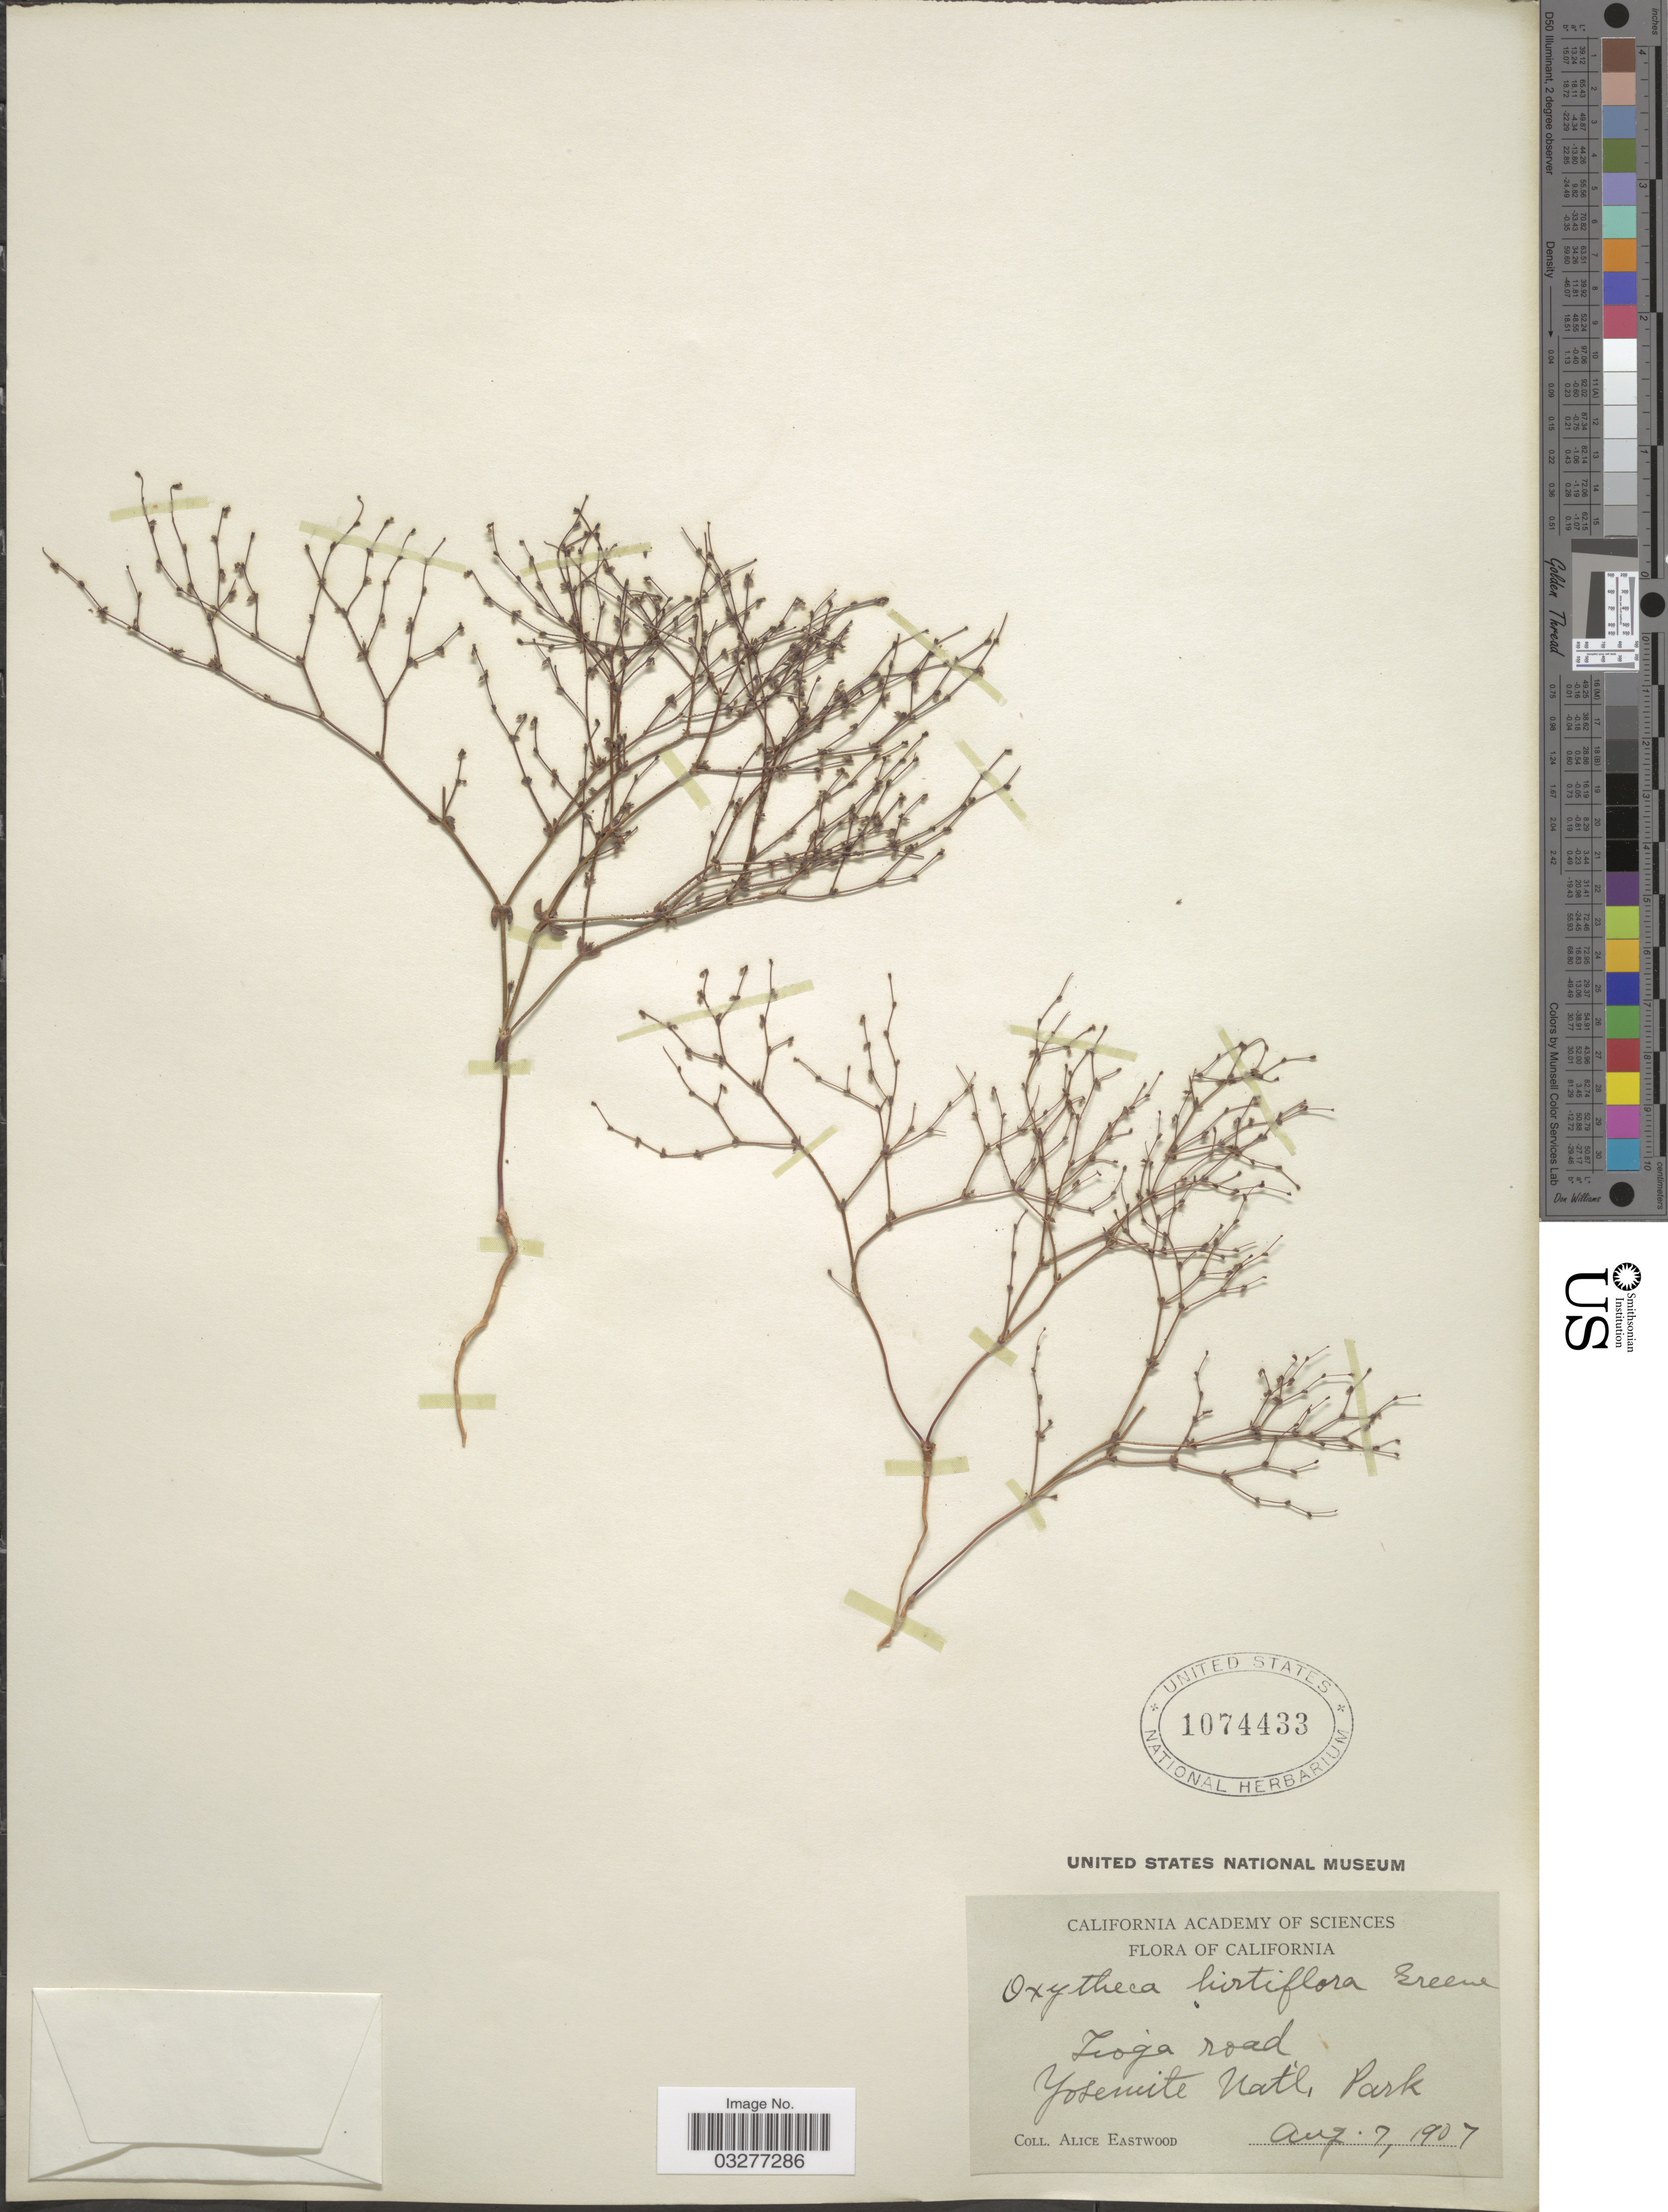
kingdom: Plantae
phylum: Tracheophyta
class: Magnoliopsida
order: Caryophyllales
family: Polygonaceae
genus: Eriogonum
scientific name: Eriogonum hirtiflorum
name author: A. Gray ex S. Watson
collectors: A. Eastwood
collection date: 1907-08-07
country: United States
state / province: California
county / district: Mariposa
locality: Tioga road. Yosemite Nat'l. Park.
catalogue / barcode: US 1074433